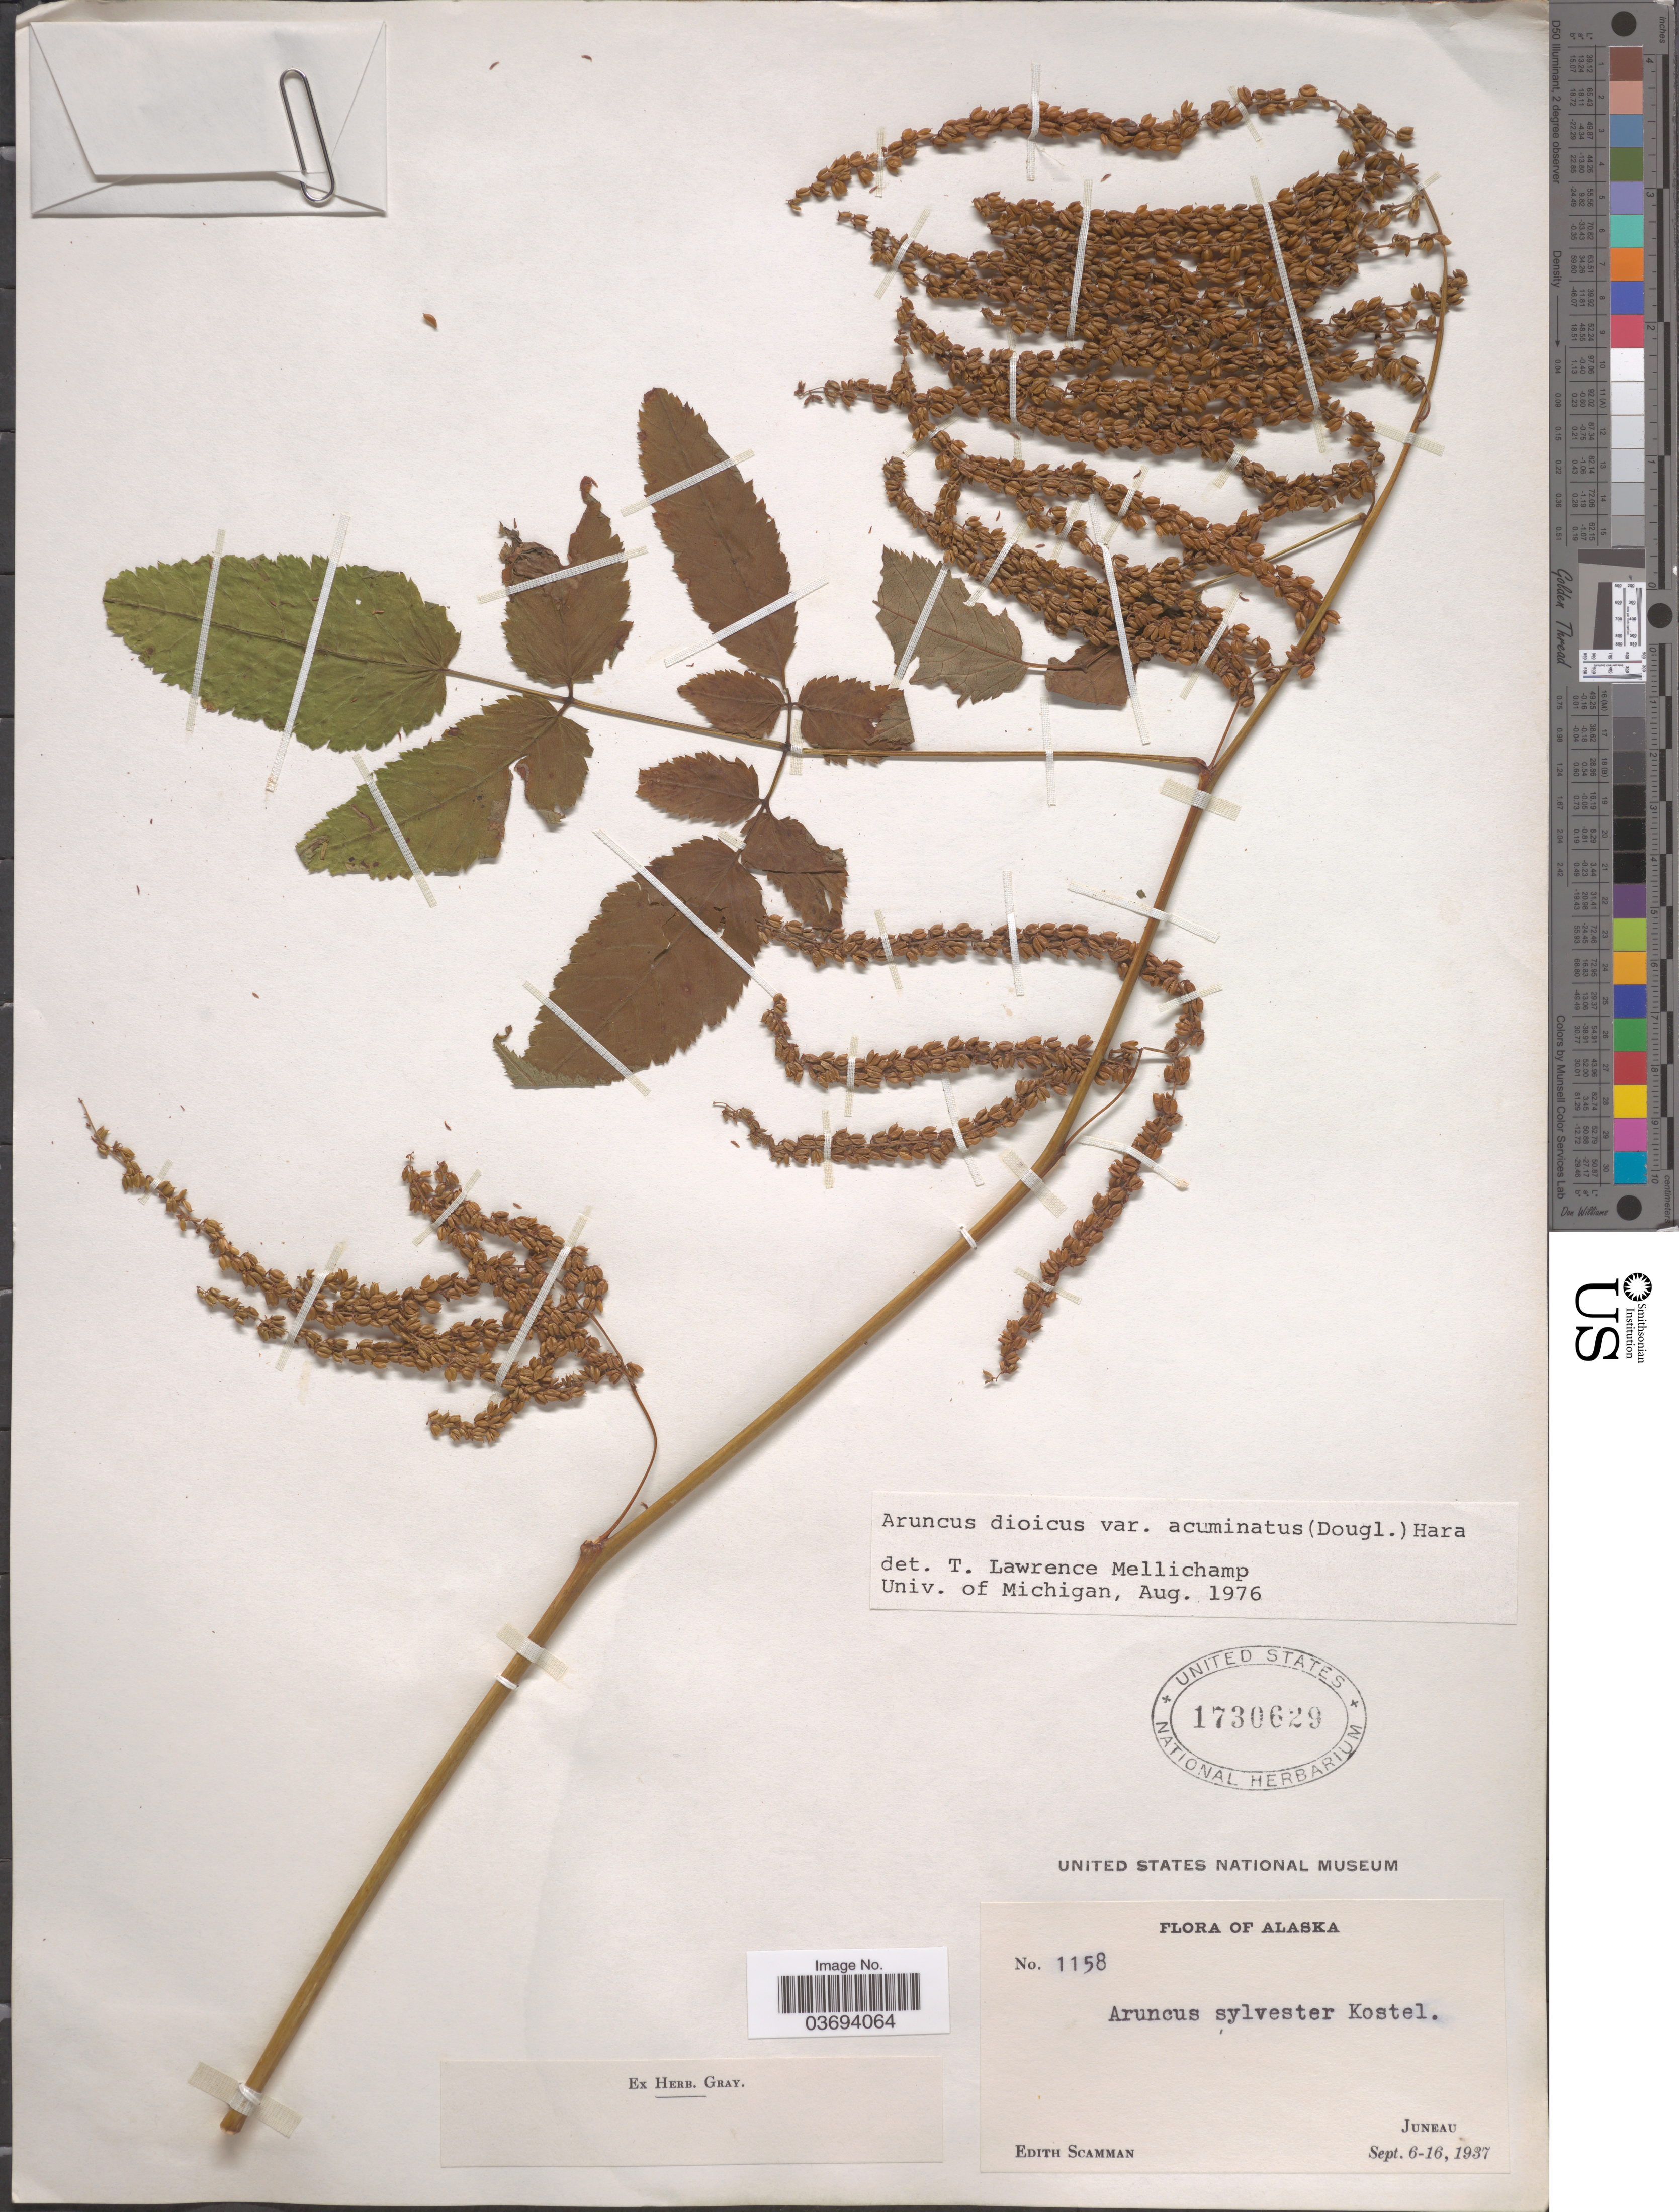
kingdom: Plantae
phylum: Tracheophyta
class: Magnoliopsida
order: Rosales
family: Rosaceae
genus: Aruncus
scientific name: Aruncus dioicus var. acuminatus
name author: (Rydb.) H. Hara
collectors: E. Scamman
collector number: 1158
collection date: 1937-09-06/1937-09-16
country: United States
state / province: Alaska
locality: Juneau.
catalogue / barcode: US 1730629